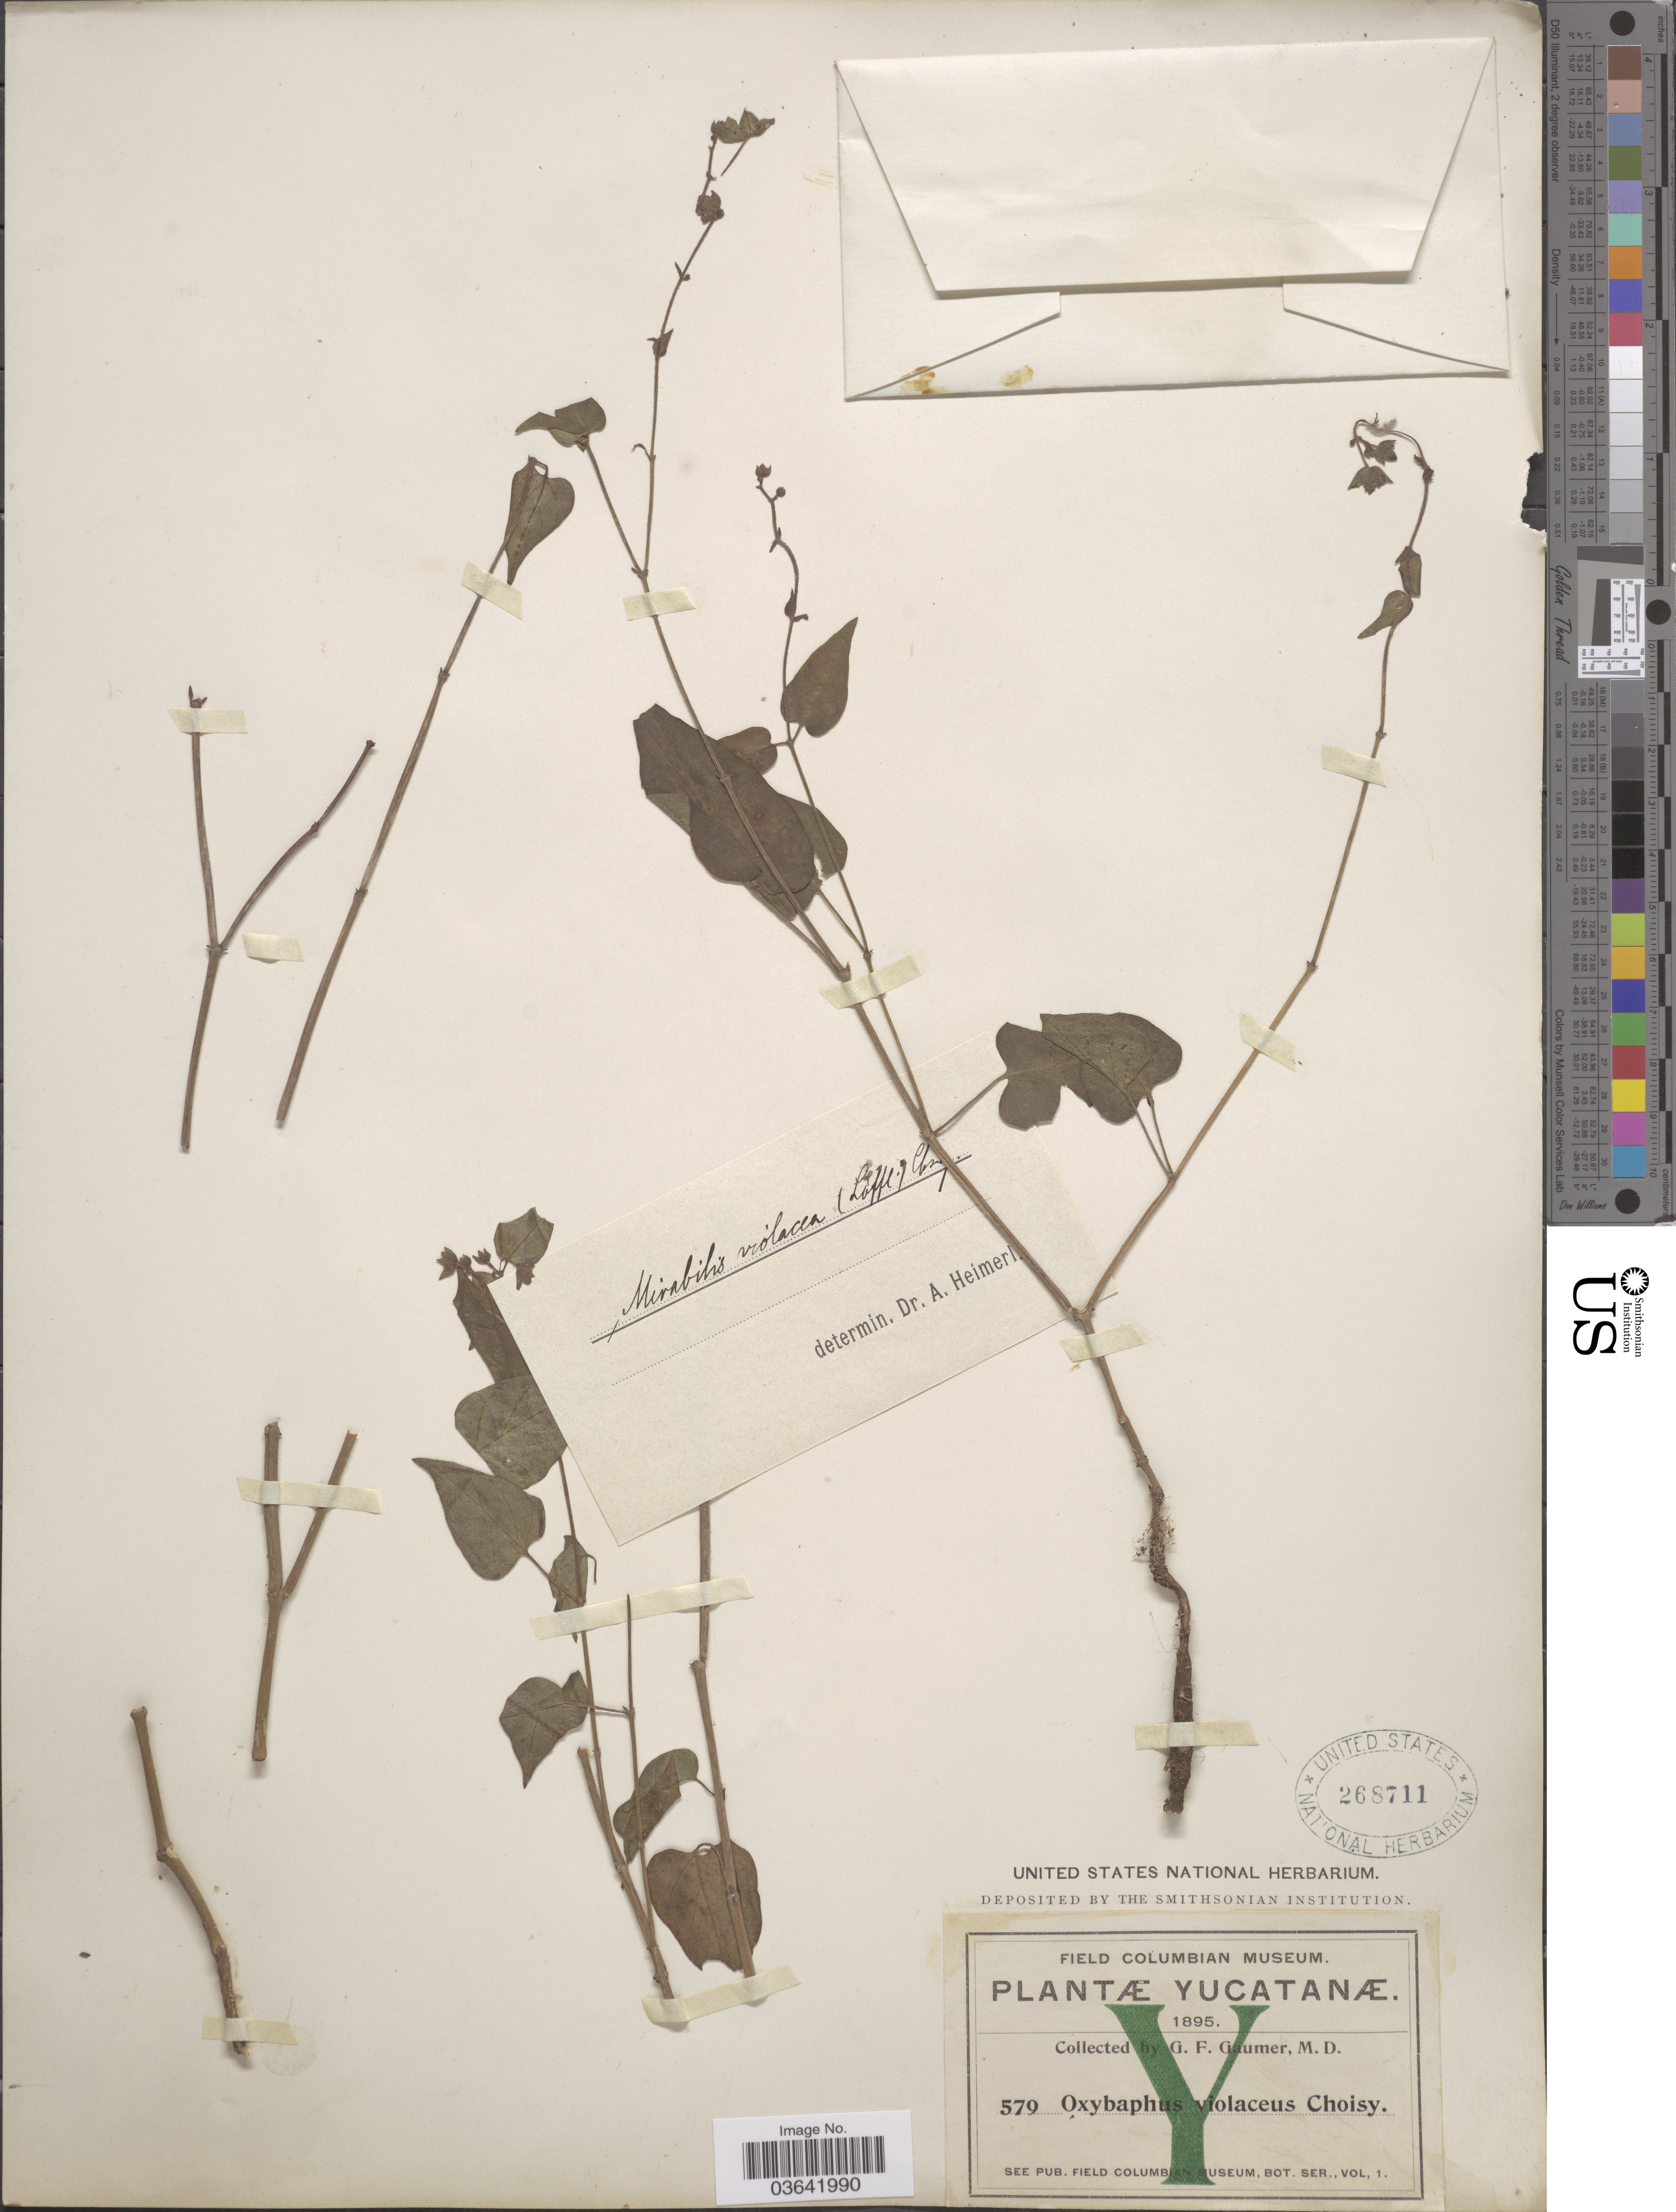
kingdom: Plantae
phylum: Tracheophyta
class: Magnoliopsida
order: Caryophyllales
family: Nyctaginaceae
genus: Mirabilis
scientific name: Mirabilis violacea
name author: (L.) Heimerl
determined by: Strong, Mark T., (BOT), Smithsonian Institution - National Museum of Natural History (UNITED STATES)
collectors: G. F. Gaumer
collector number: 579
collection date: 1895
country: Mexico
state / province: Yucatán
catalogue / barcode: US 268711